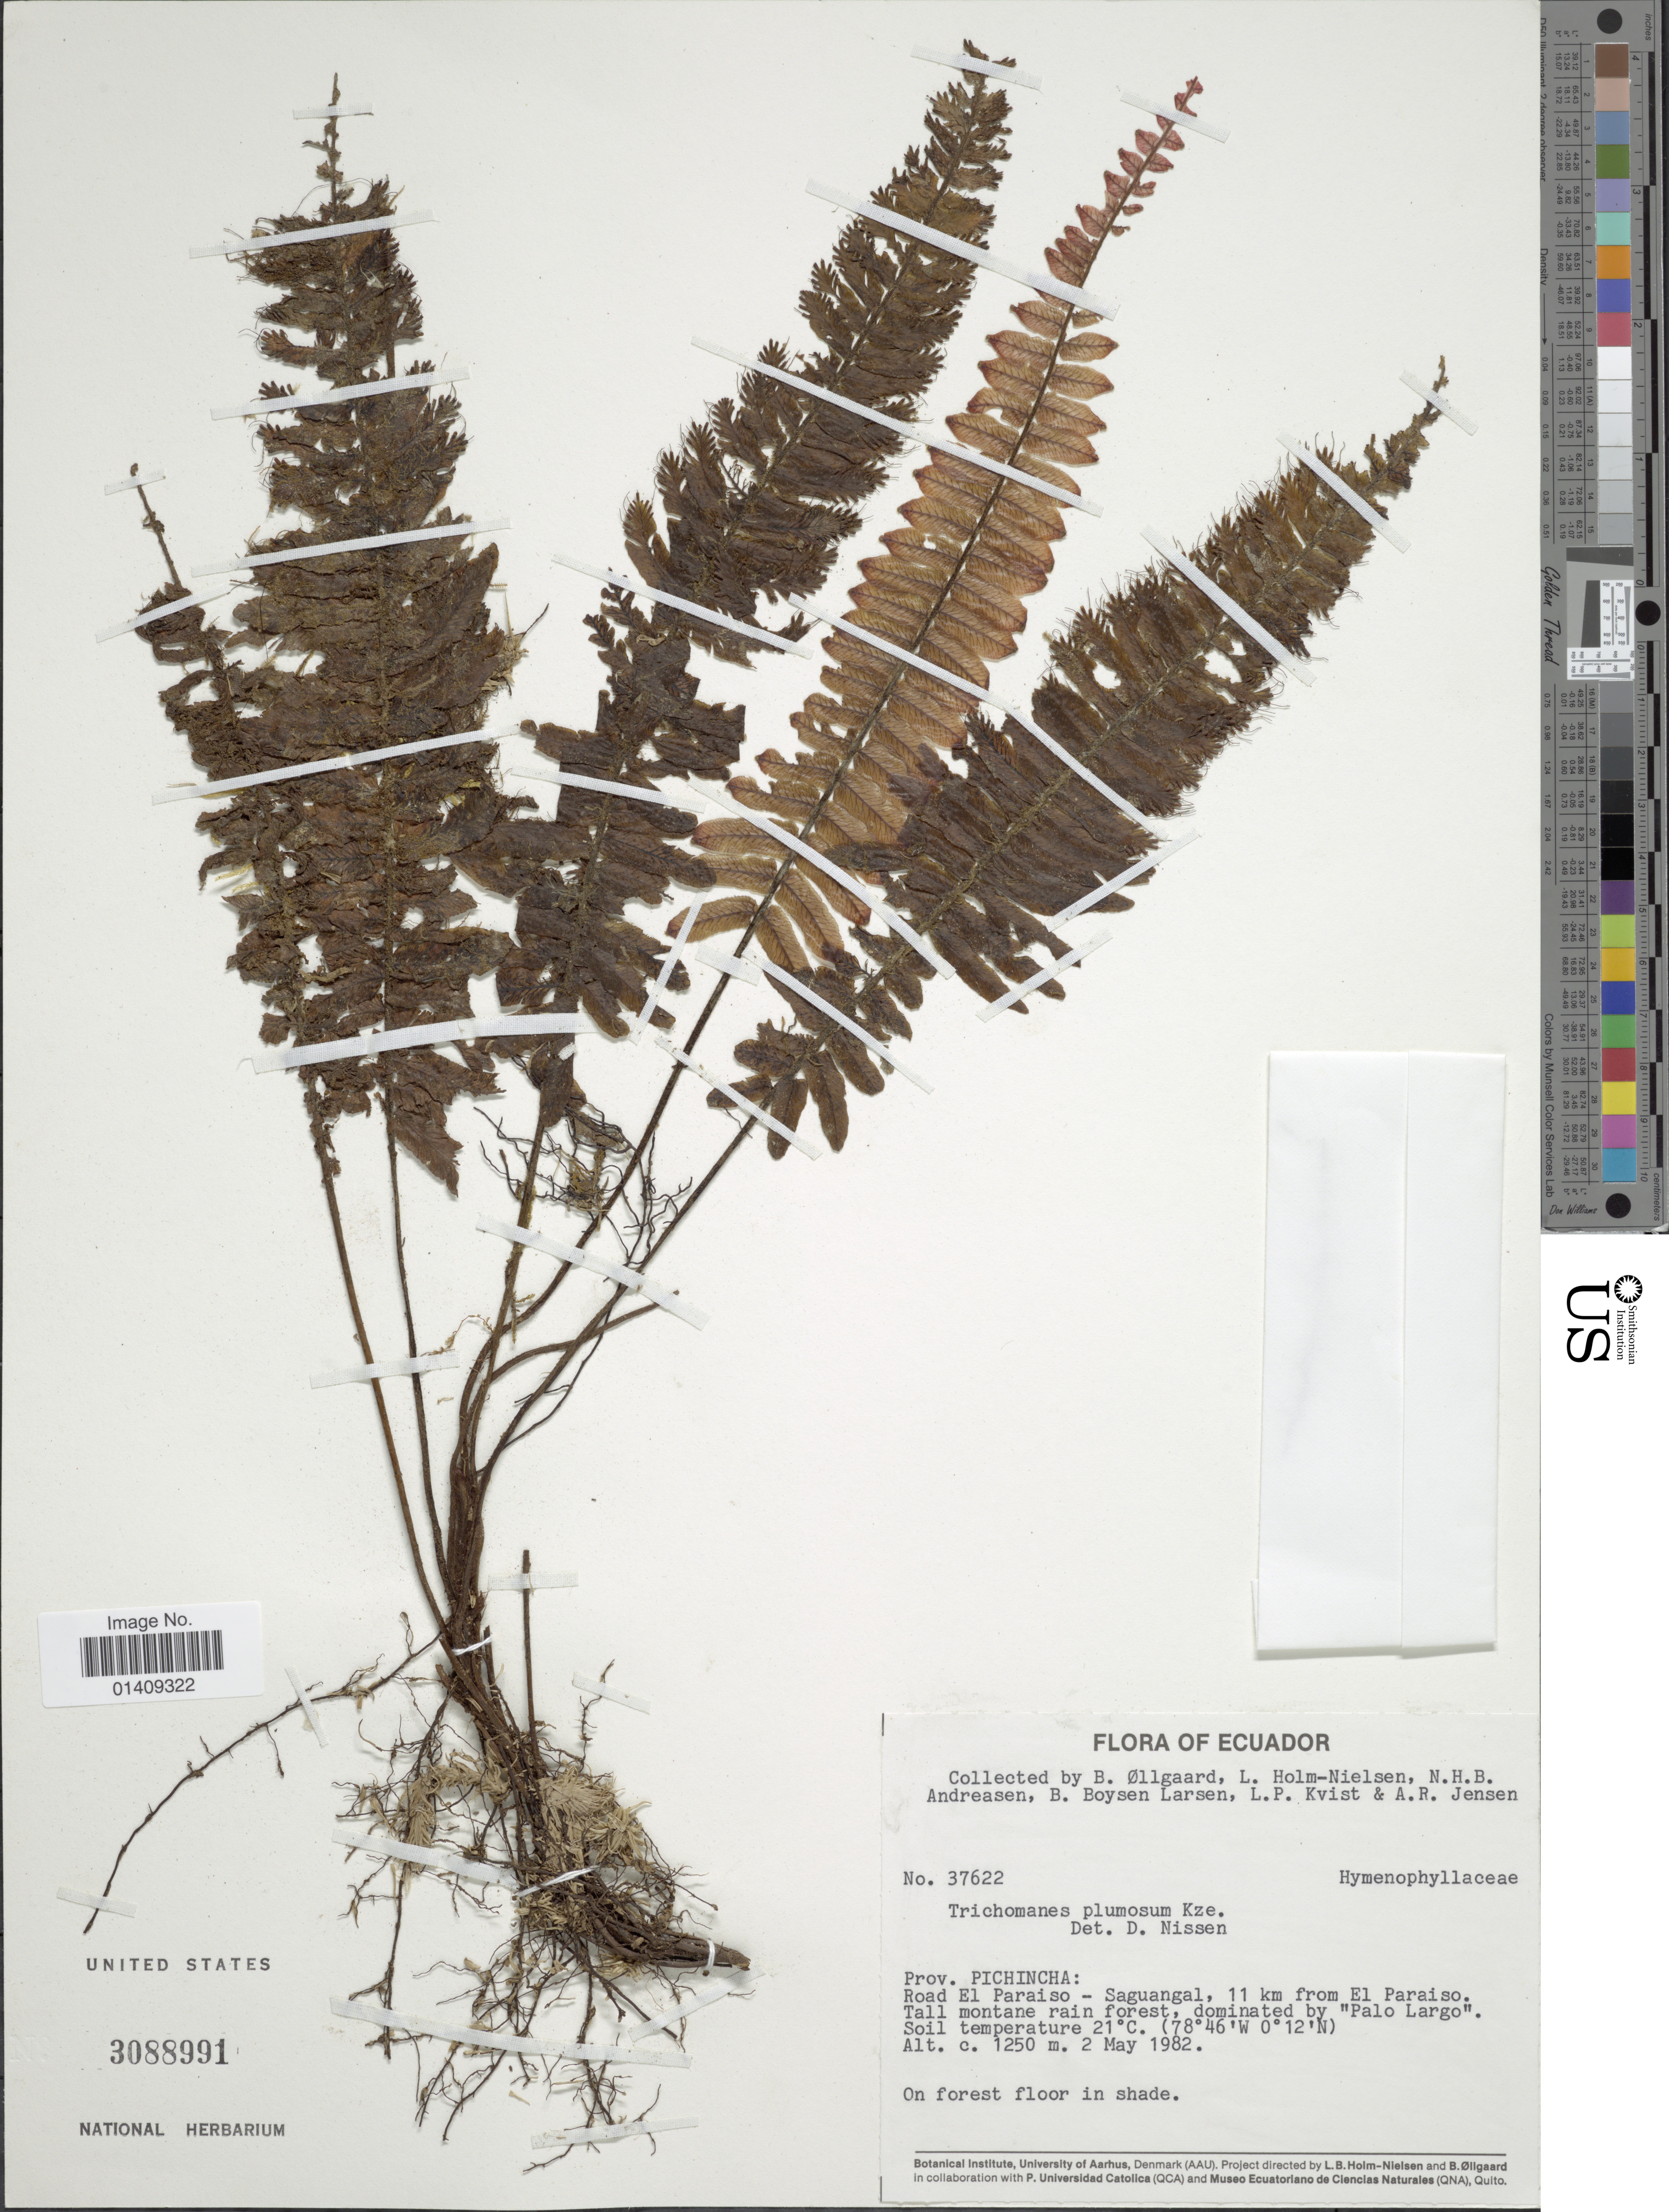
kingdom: Plantae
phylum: Tracheophyta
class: Polypodiopsida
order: Hymenophyllales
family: Hymenophyllaceae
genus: Trichomanes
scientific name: Trichomanes plumosum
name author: Kunze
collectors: B. Øllgaard, L. B. Holm-Nielsen, N. Andreasen, B. Boysen Larsen & et al.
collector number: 37622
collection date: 1982-05-02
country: Ecuador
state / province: Pichincha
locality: Prov. Pichincha road El Paraiso Saguangal 11 km from El Paraiso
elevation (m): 1250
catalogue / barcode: US 3088991